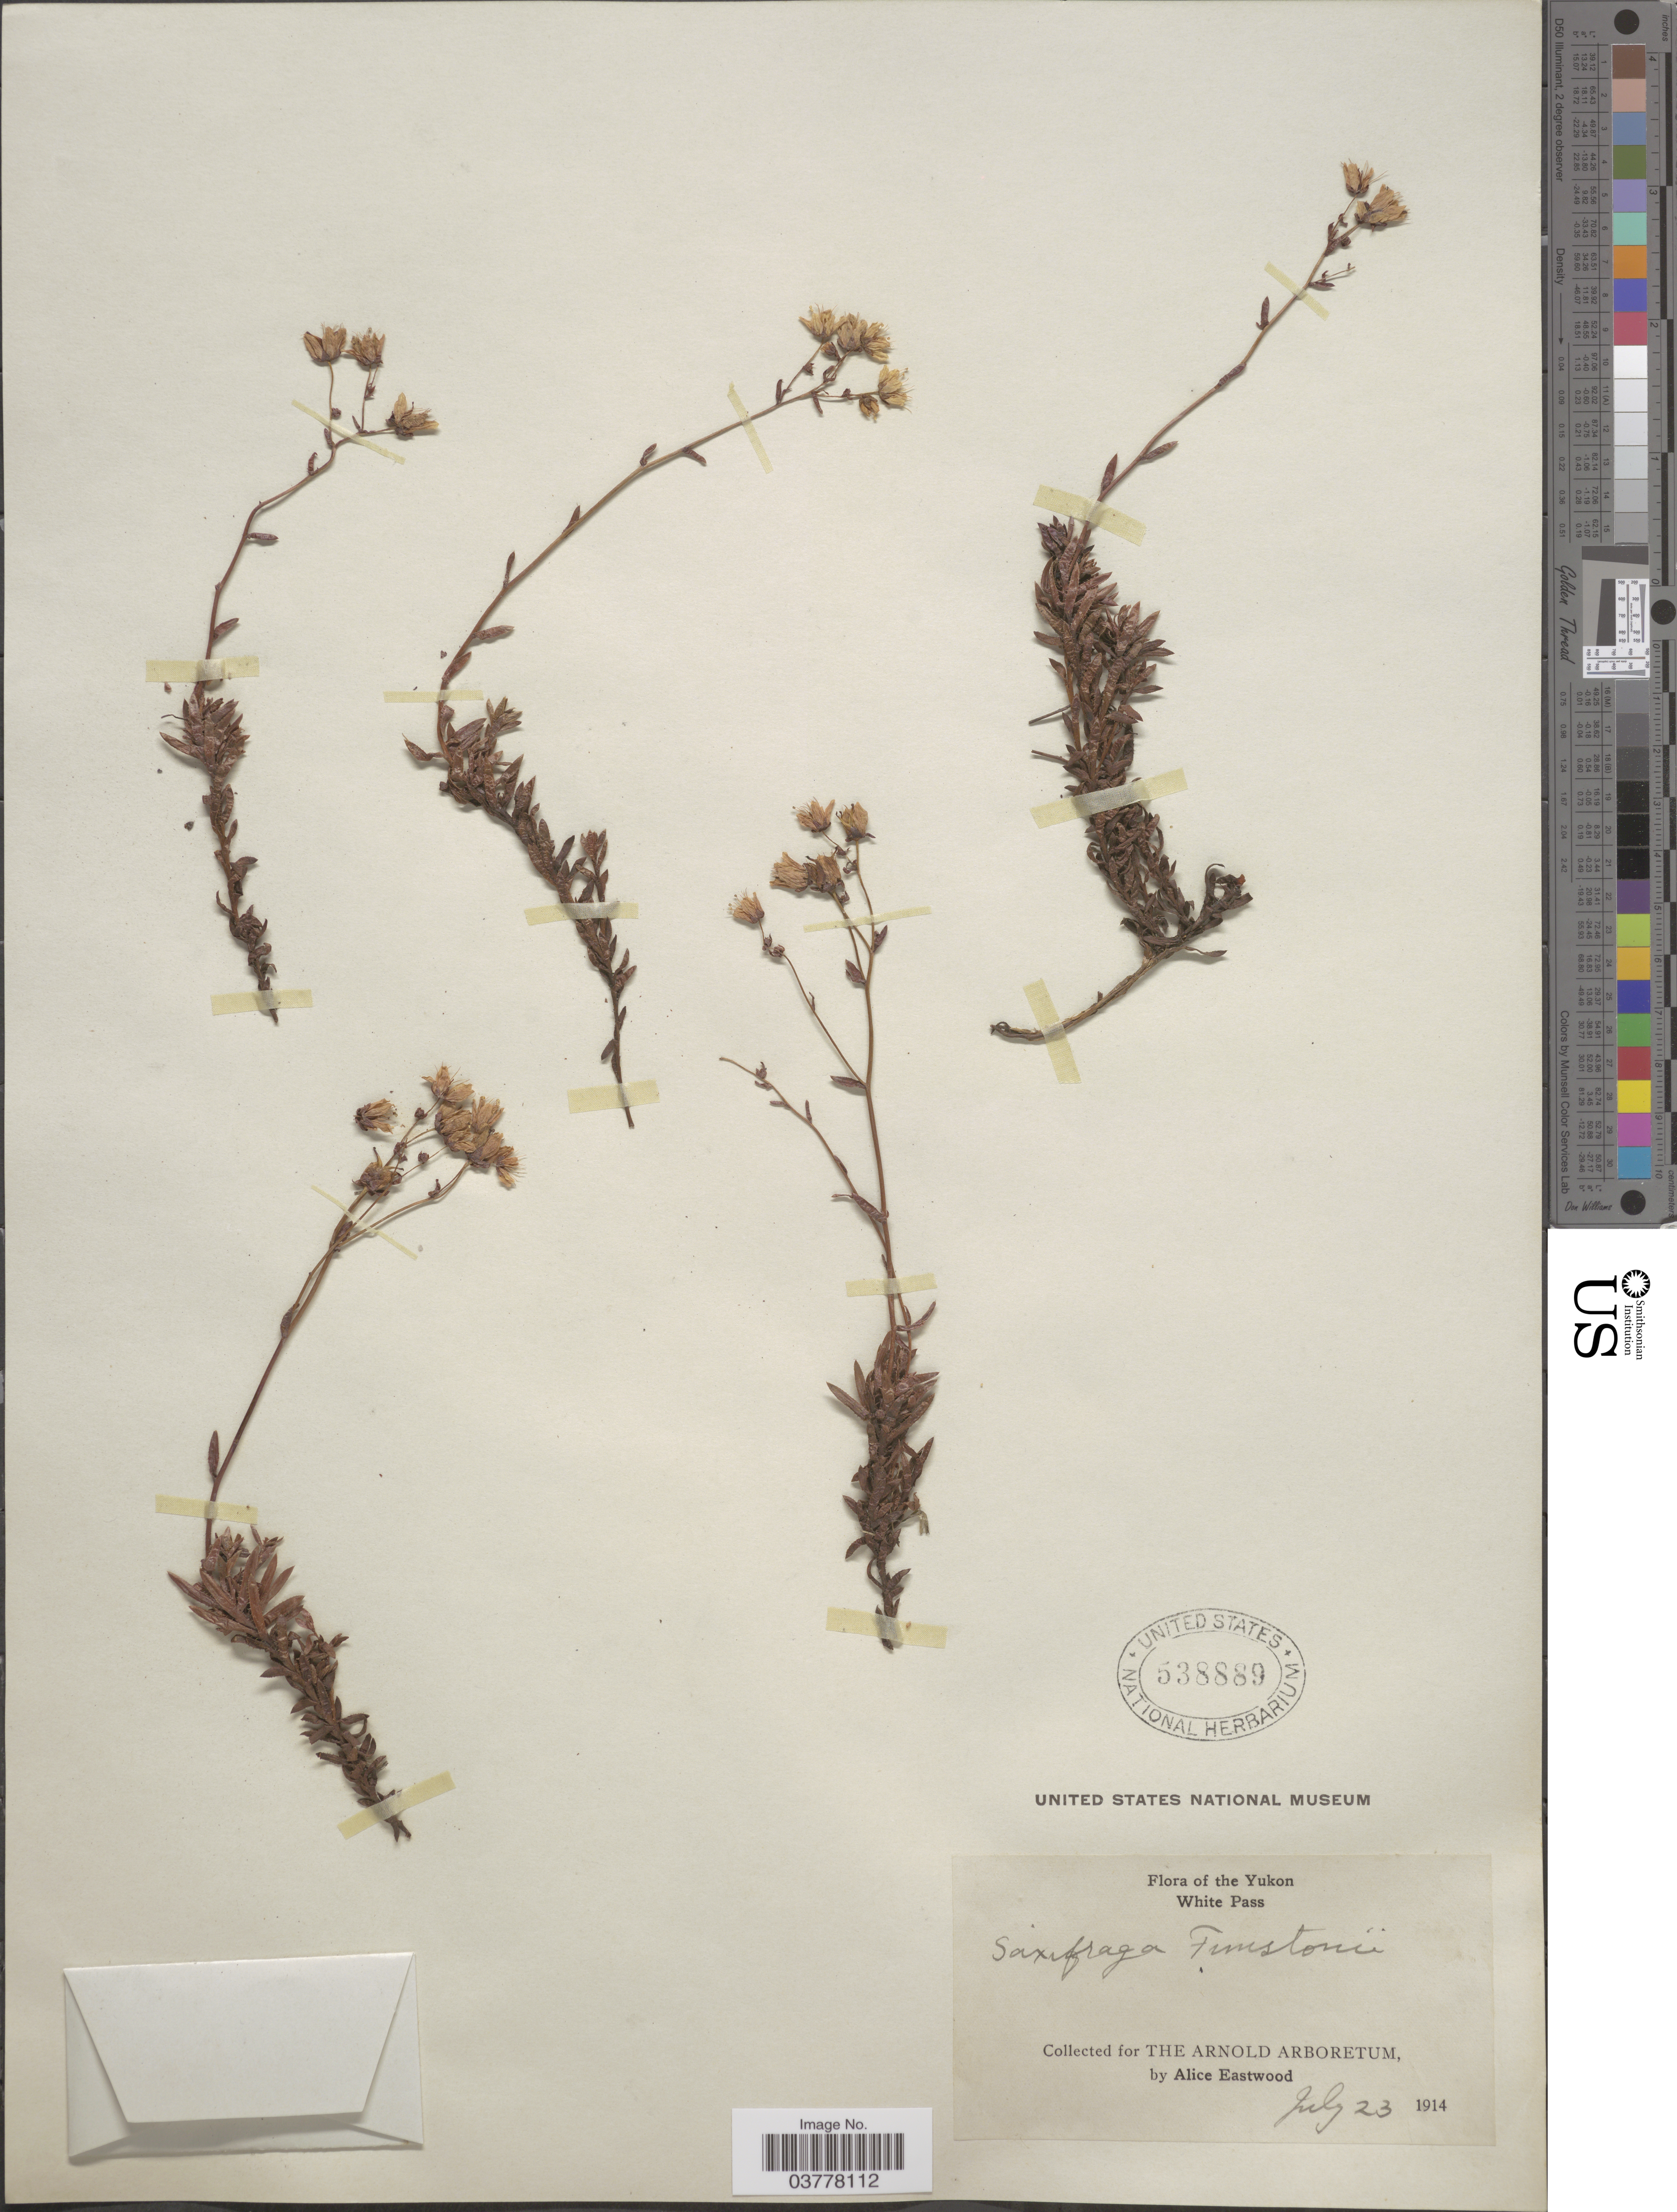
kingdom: Plantae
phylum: Tracheophyta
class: Magnoliopsida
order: Saxifragales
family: Saxifragaceae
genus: Saxifraga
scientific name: Saxifraga bronchialis subsp. funstonii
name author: (Small) Hultén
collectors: A. Eastwood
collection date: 1914-07-23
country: Canada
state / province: Yukon Territory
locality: The Yukon. White Pass.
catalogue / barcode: US 538889